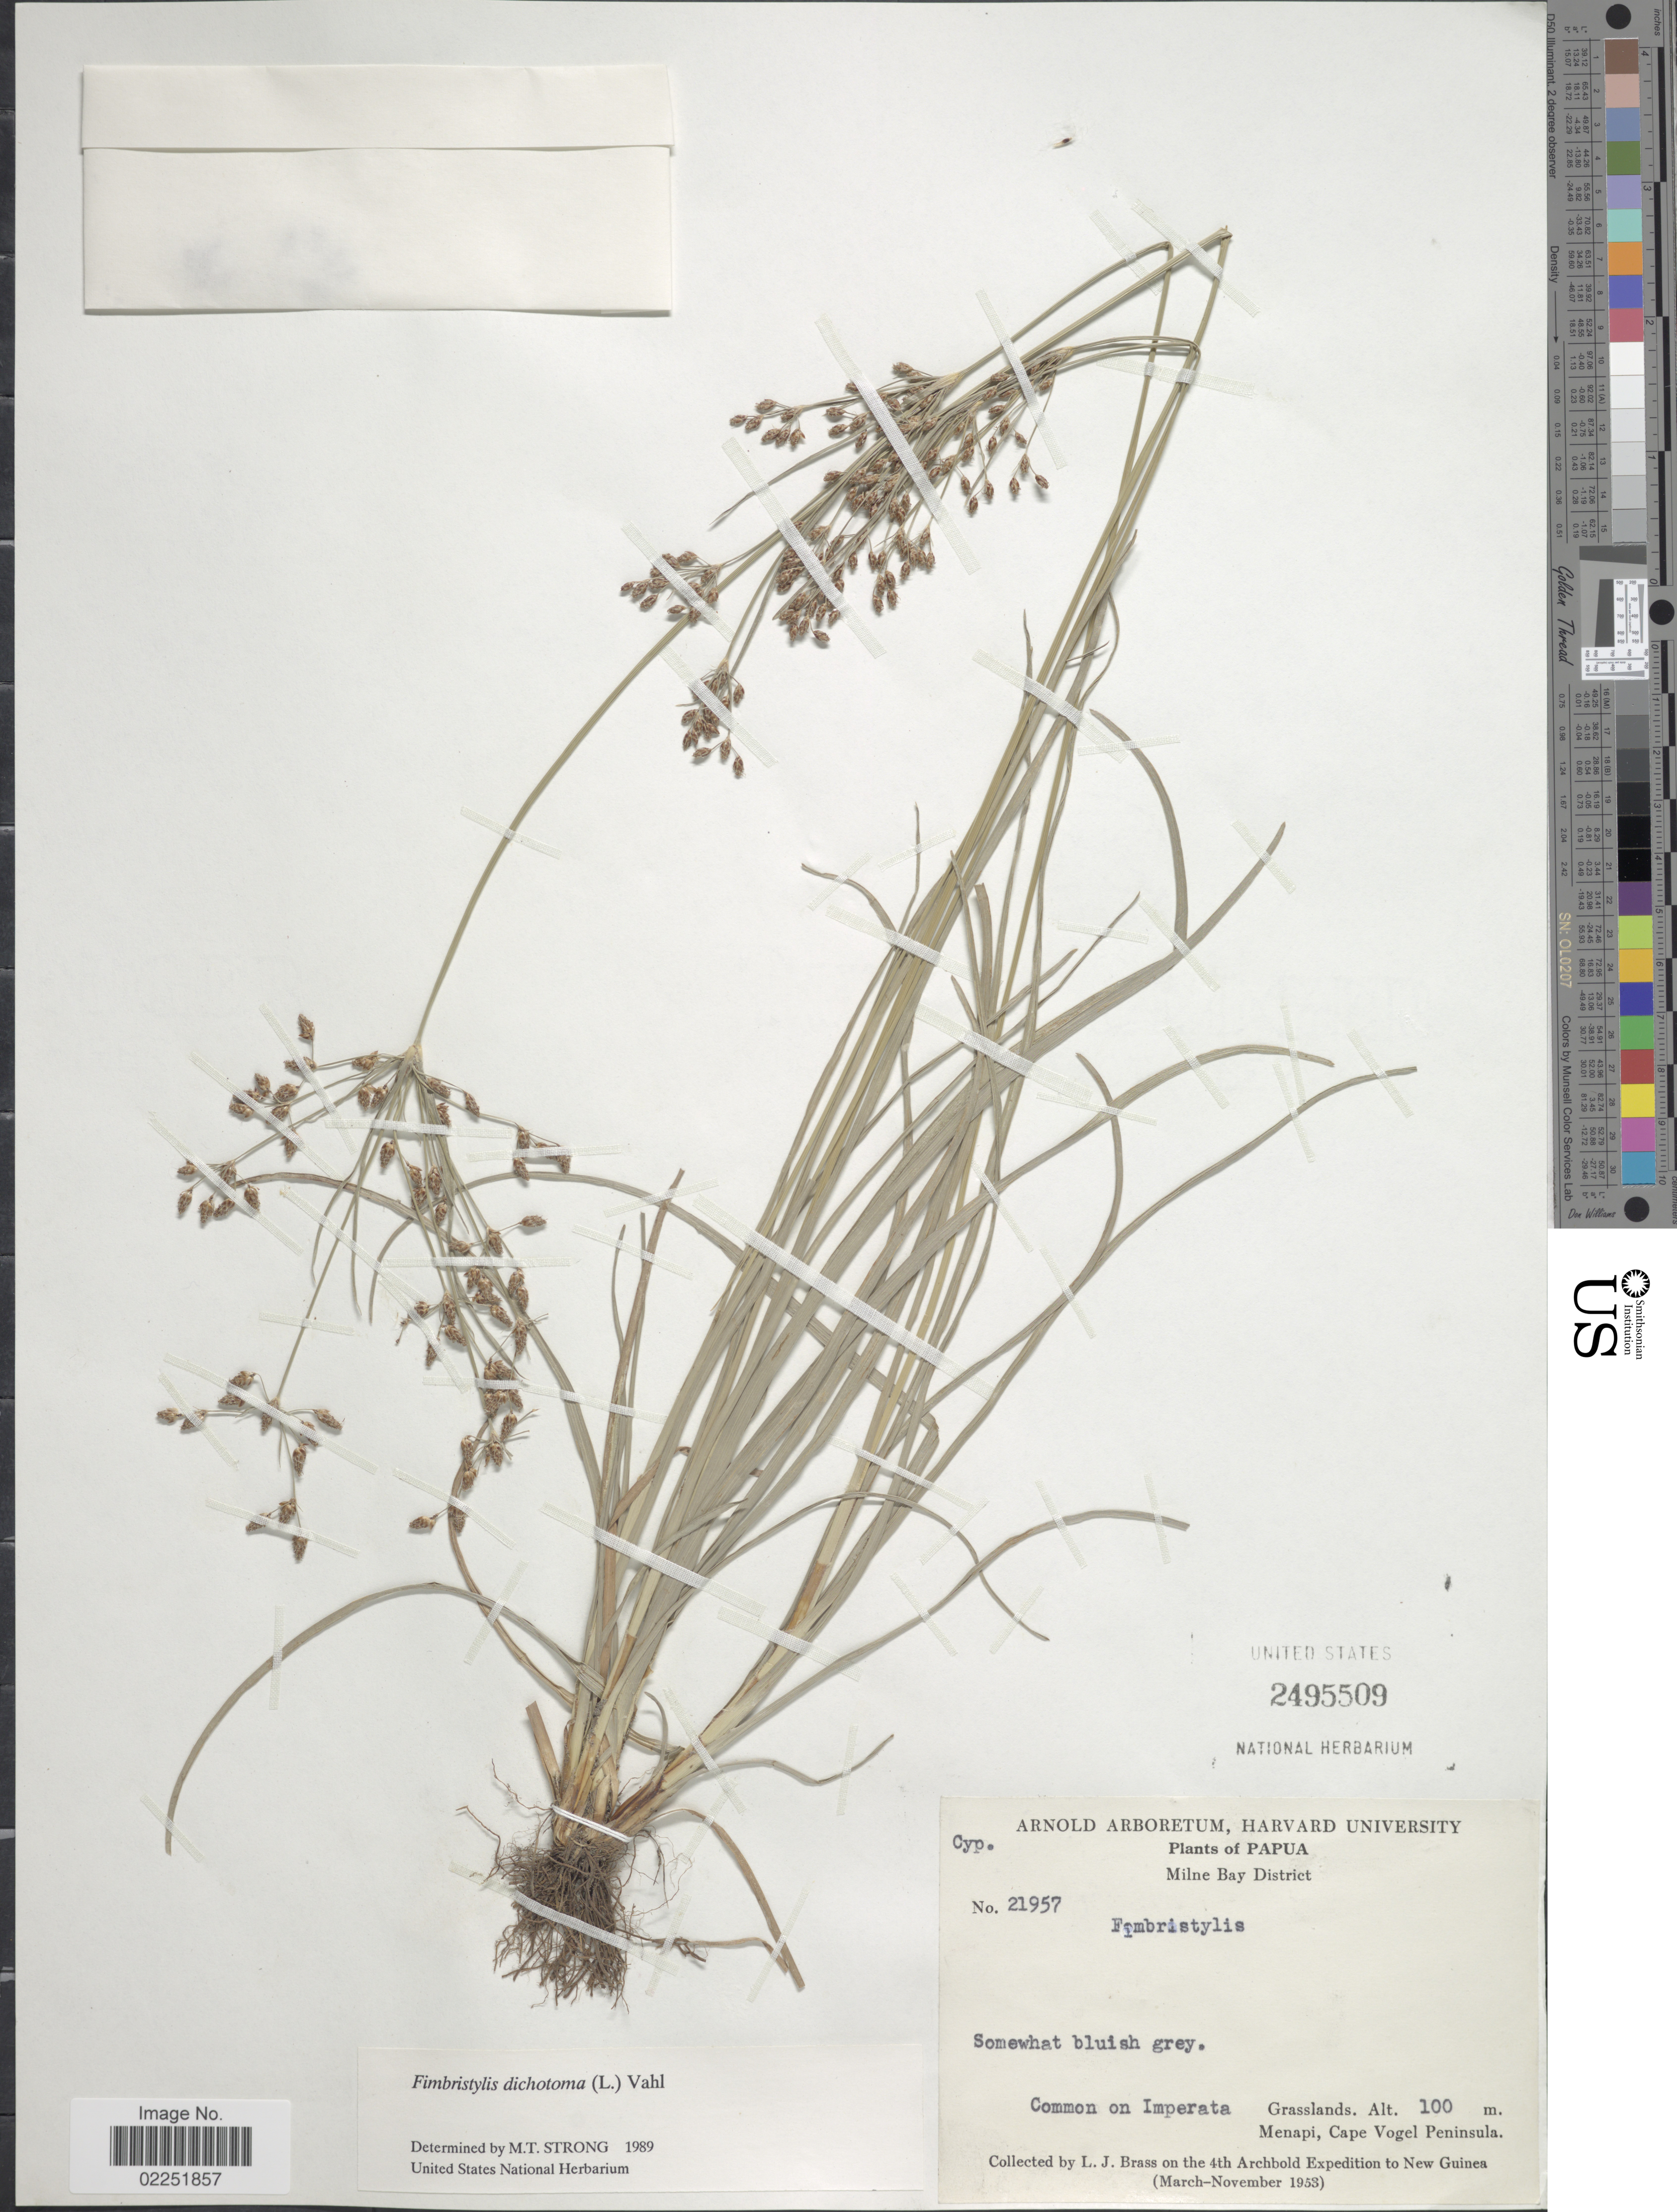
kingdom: Plantae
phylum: Tracheophyta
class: Liliopsida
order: Poales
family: Cyperaceae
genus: Fimbristylis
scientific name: Fimbristylis dichotoma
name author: (L.) Vahl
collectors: L. J. Brass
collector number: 21957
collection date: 1953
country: Papua New Guinea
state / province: Milne Bay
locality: Papua. Milne Bay District. Imperata Grasslands. Menapi, Cape Vogel Peninsula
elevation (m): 100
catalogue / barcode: US 2495509